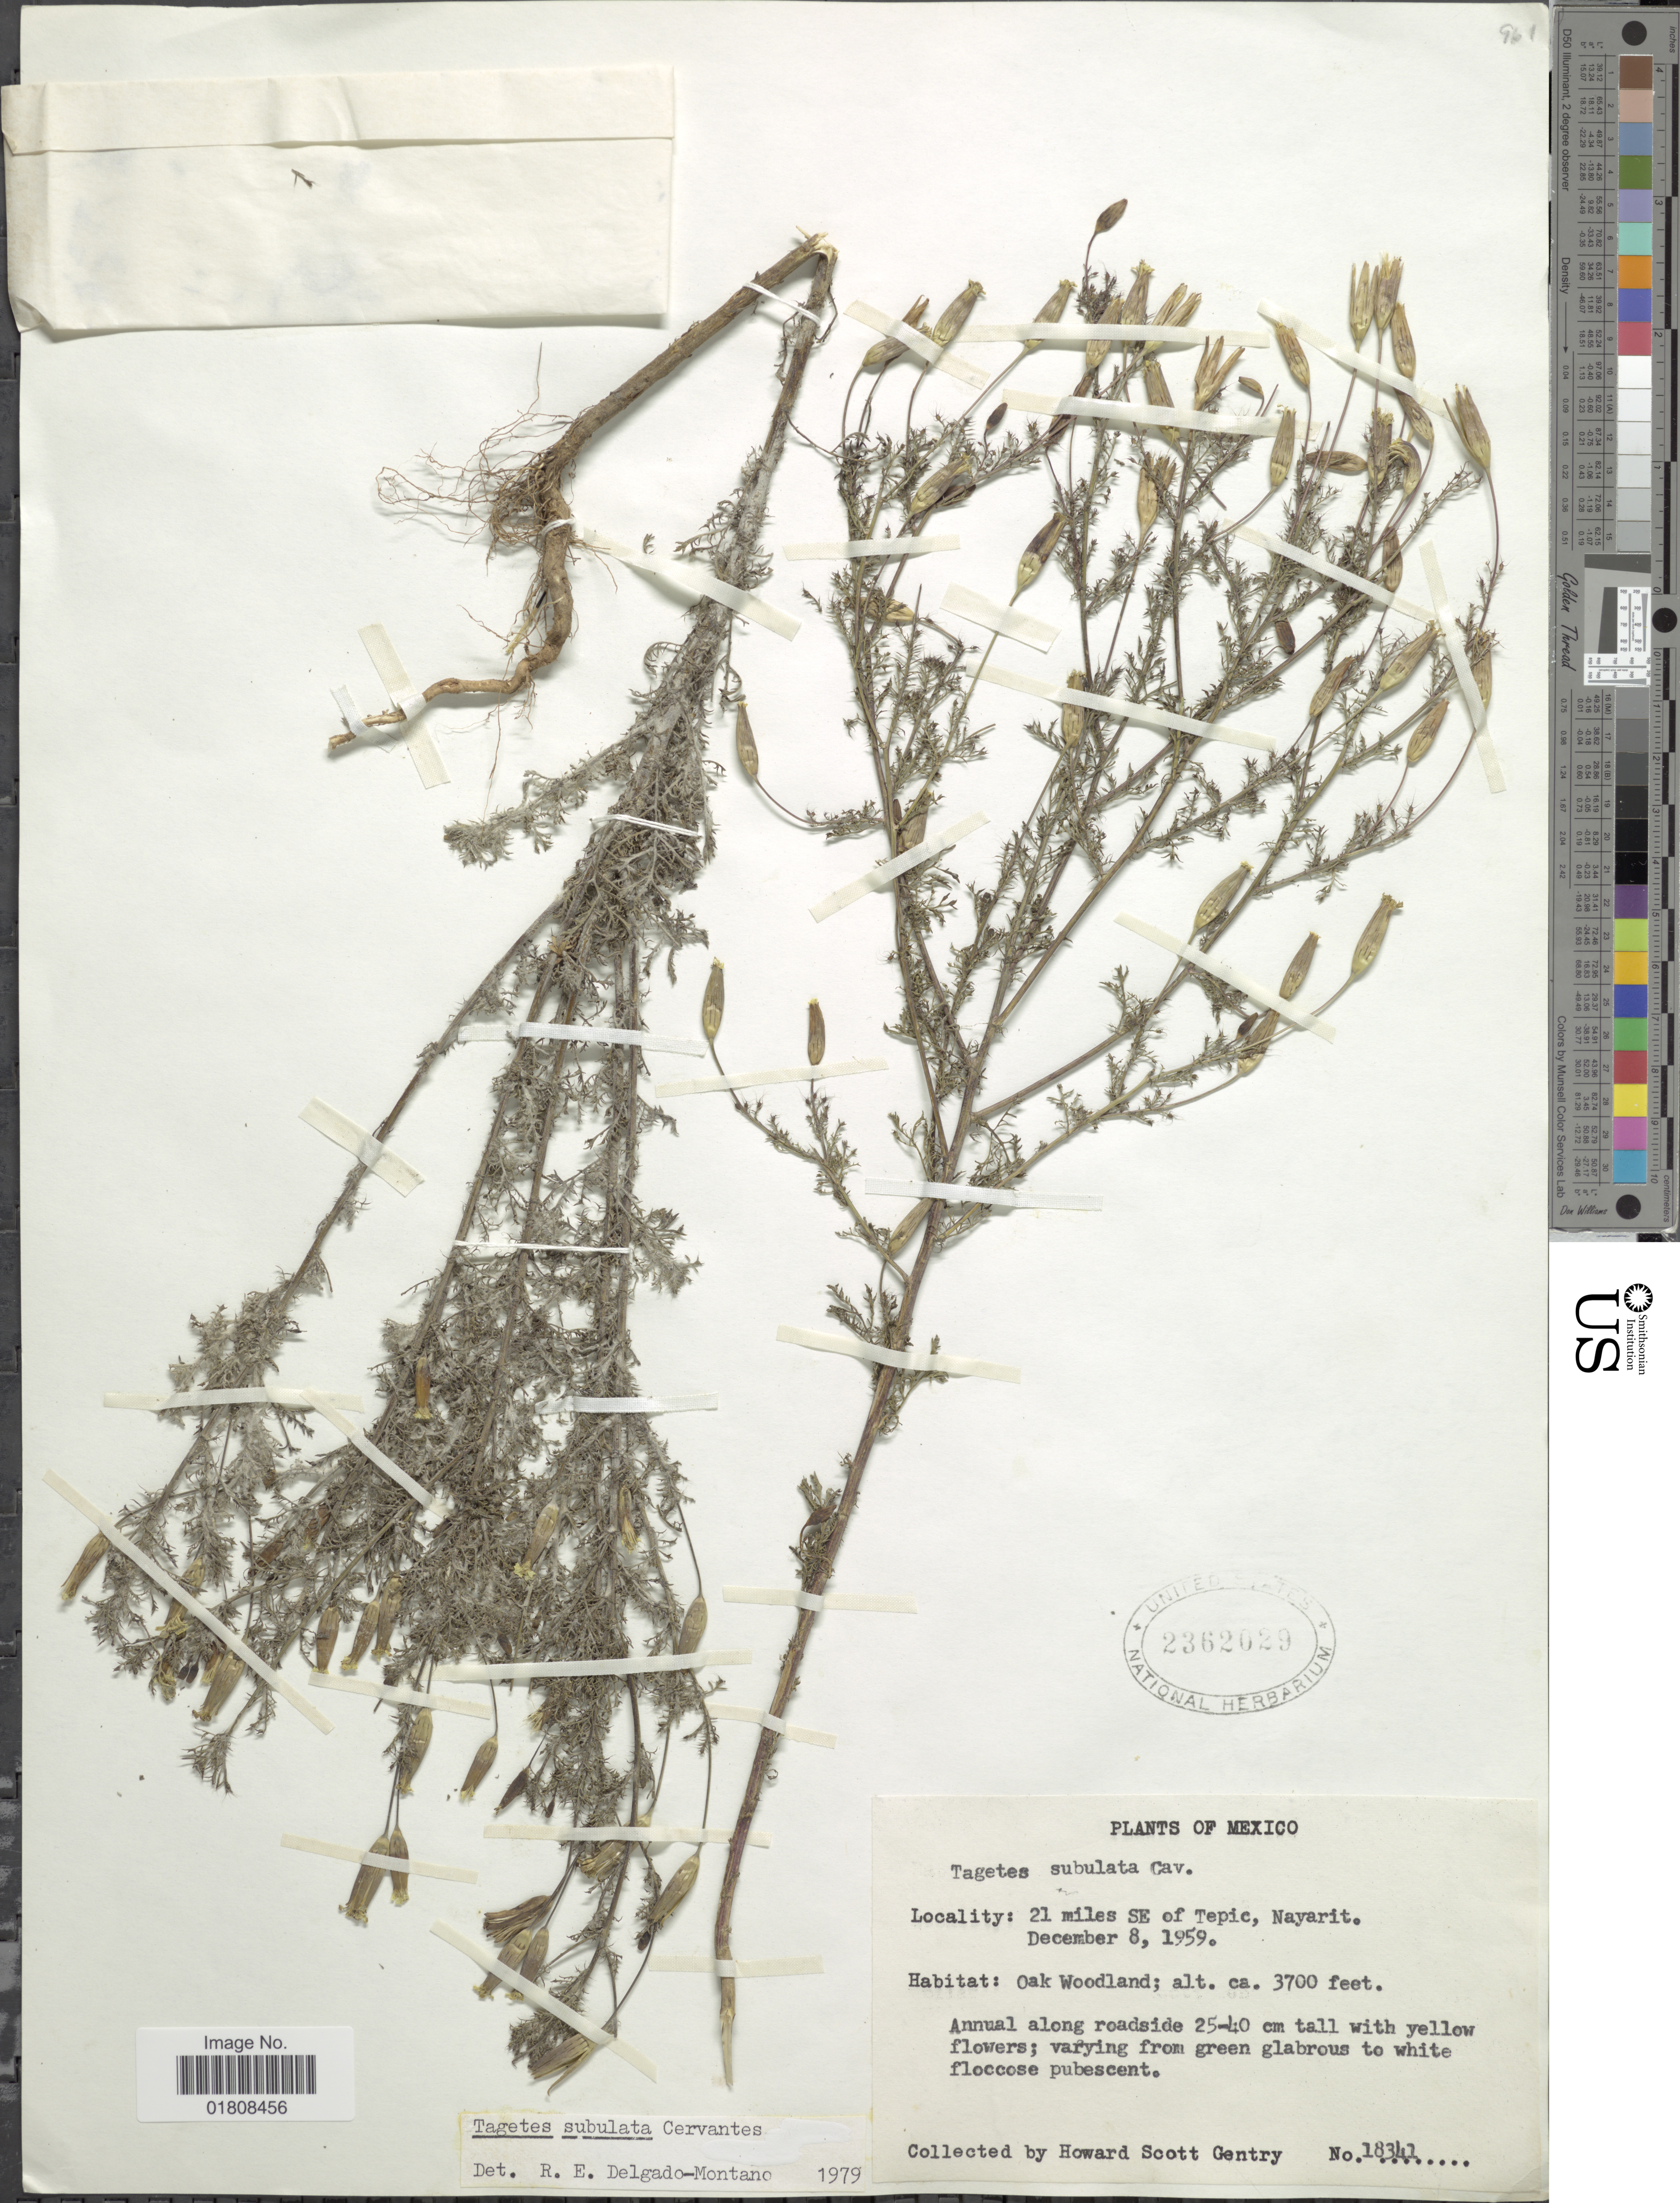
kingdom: Plantae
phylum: Tracheophyta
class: Magnoliopsida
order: Asterales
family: Asteraceae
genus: Tagetes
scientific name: Tagetes subulata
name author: Cerv.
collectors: H. S. Gentry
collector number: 18341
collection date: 1959-12-08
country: Mexico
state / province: Nayarit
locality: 21 miles SE of Tepic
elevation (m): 1128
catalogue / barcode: US 2362029